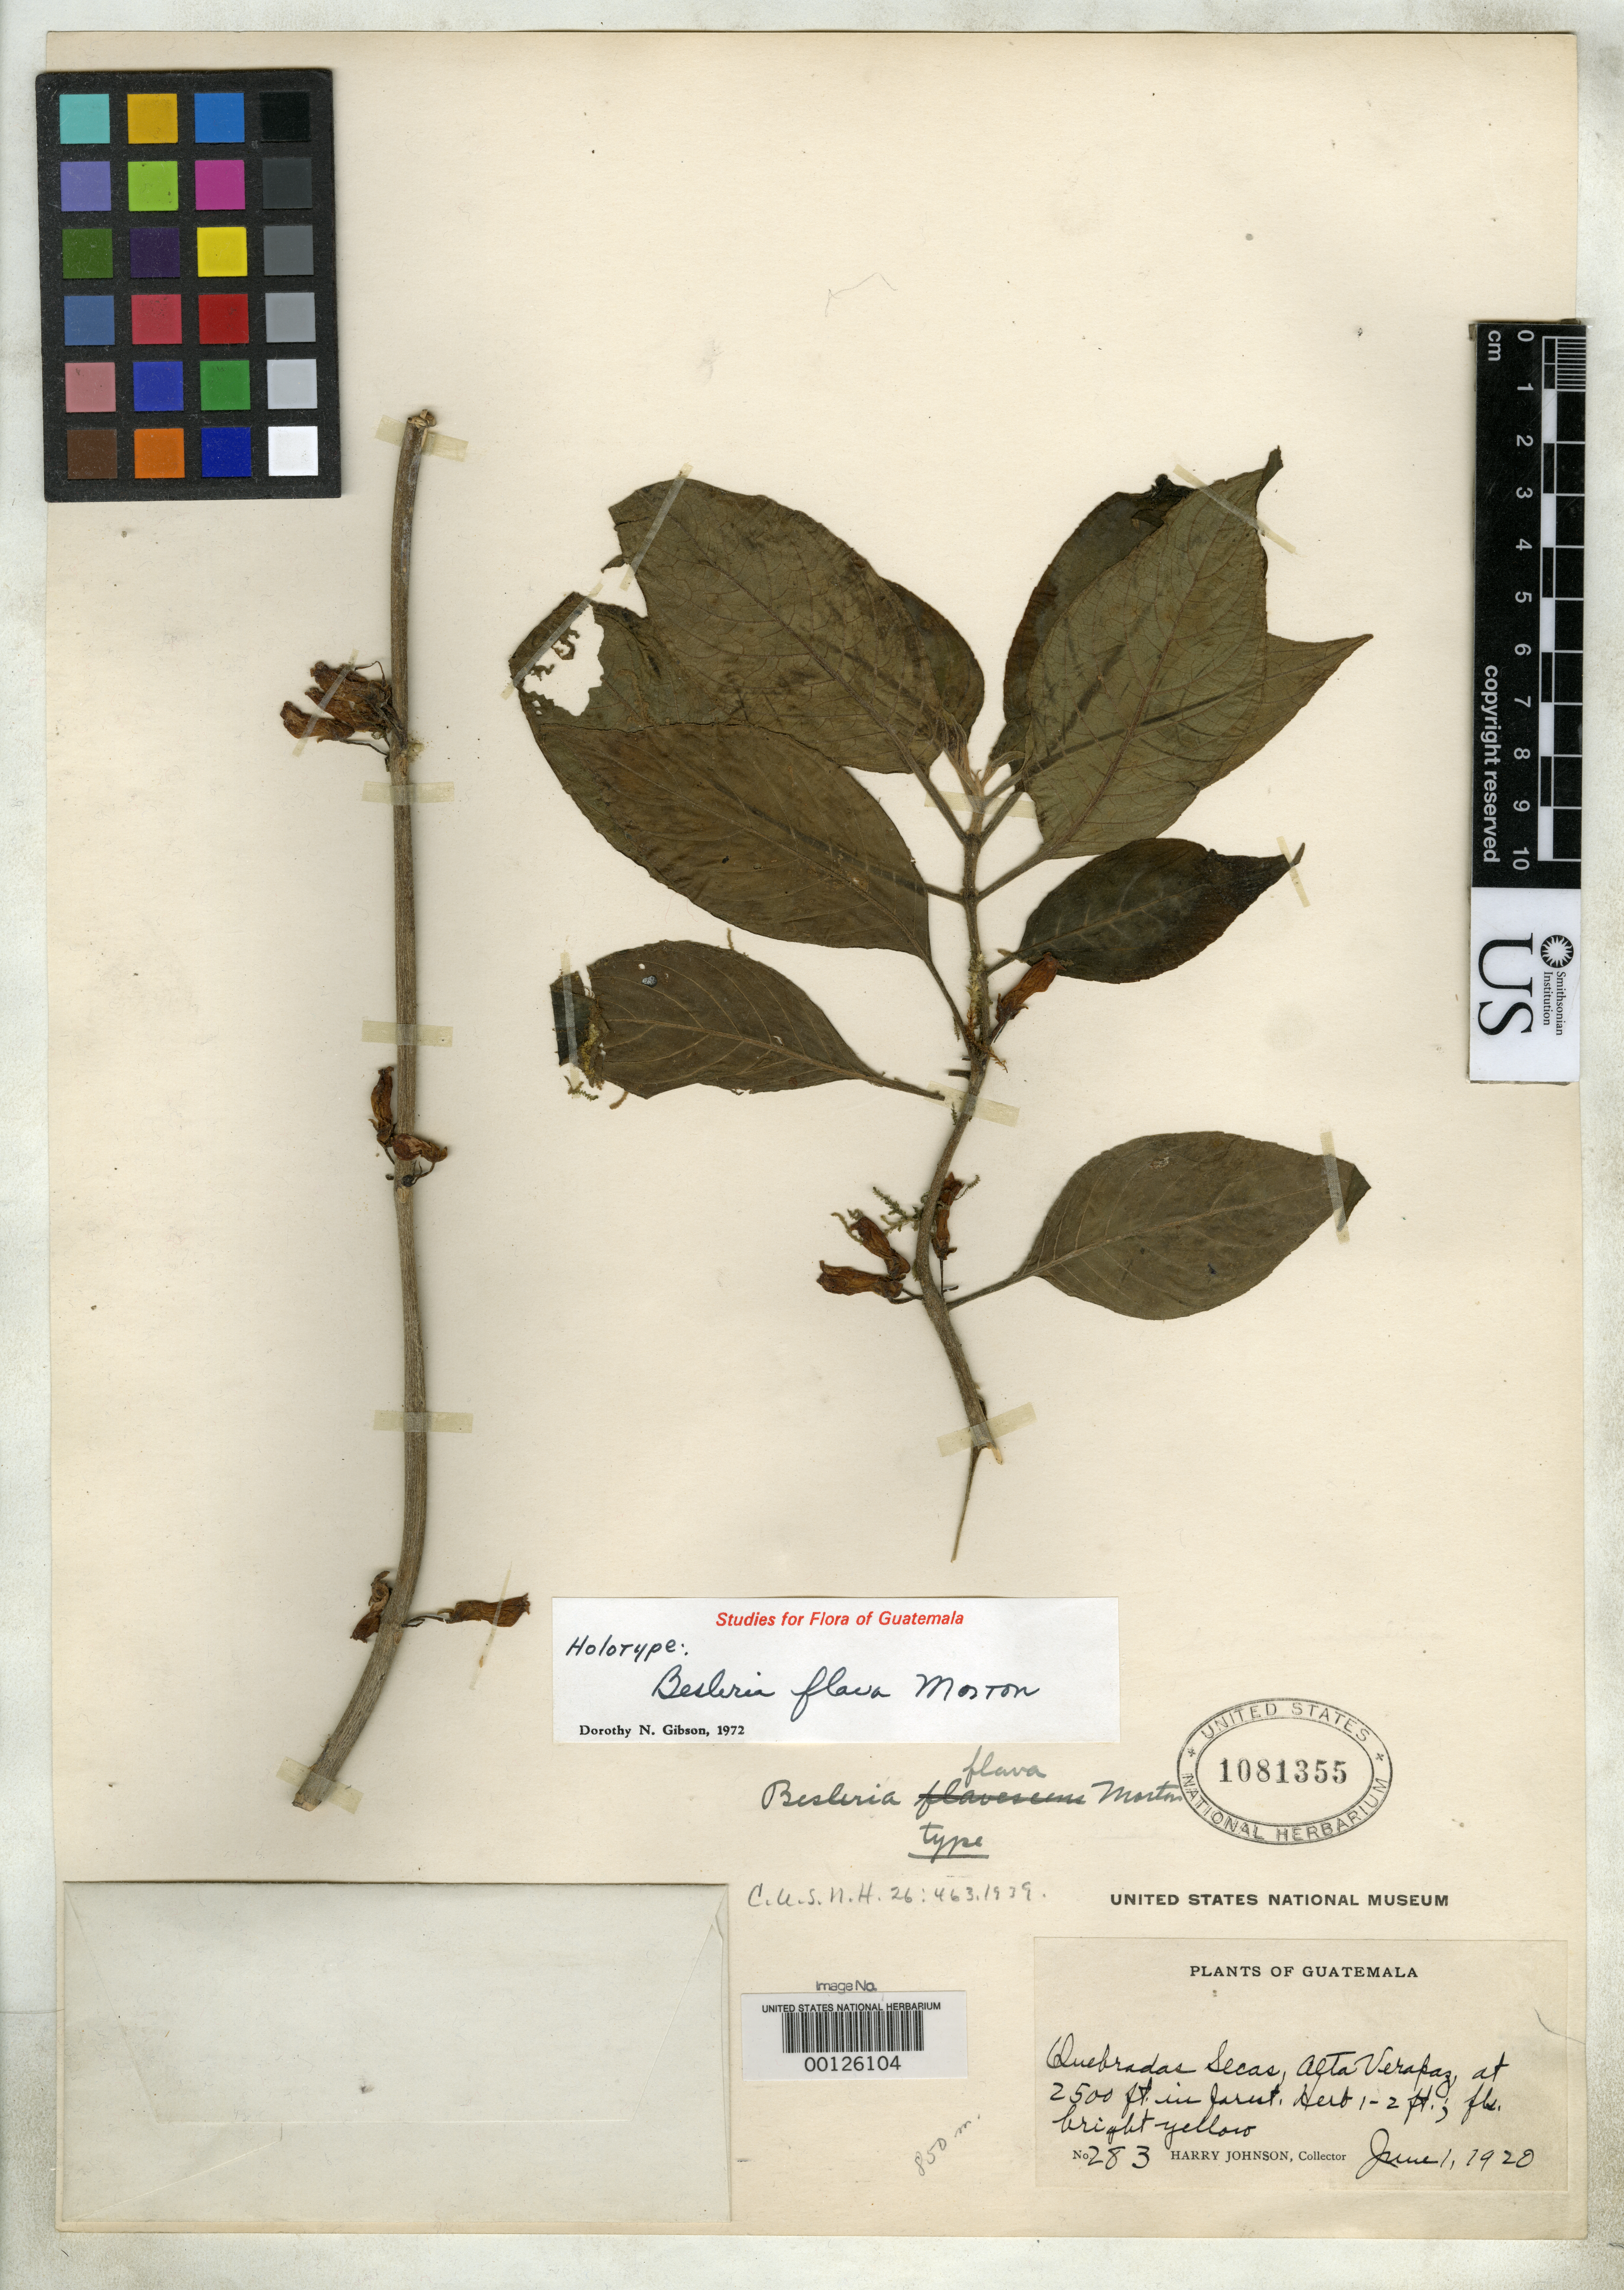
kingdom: Plantae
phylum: Tracheophyta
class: Magnoliopsida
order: Lamiales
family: Gesneriaceae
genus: Besleria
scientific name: Besleria flava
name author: C.V. Morton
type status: Holotype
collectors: H. Johnson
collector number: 283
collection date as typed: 01 Jun 1920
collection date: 1920-06-01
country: Guatemala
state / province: Alta Verapaz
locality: Quebradas Secas.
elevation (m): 850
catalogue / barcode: US 1081355